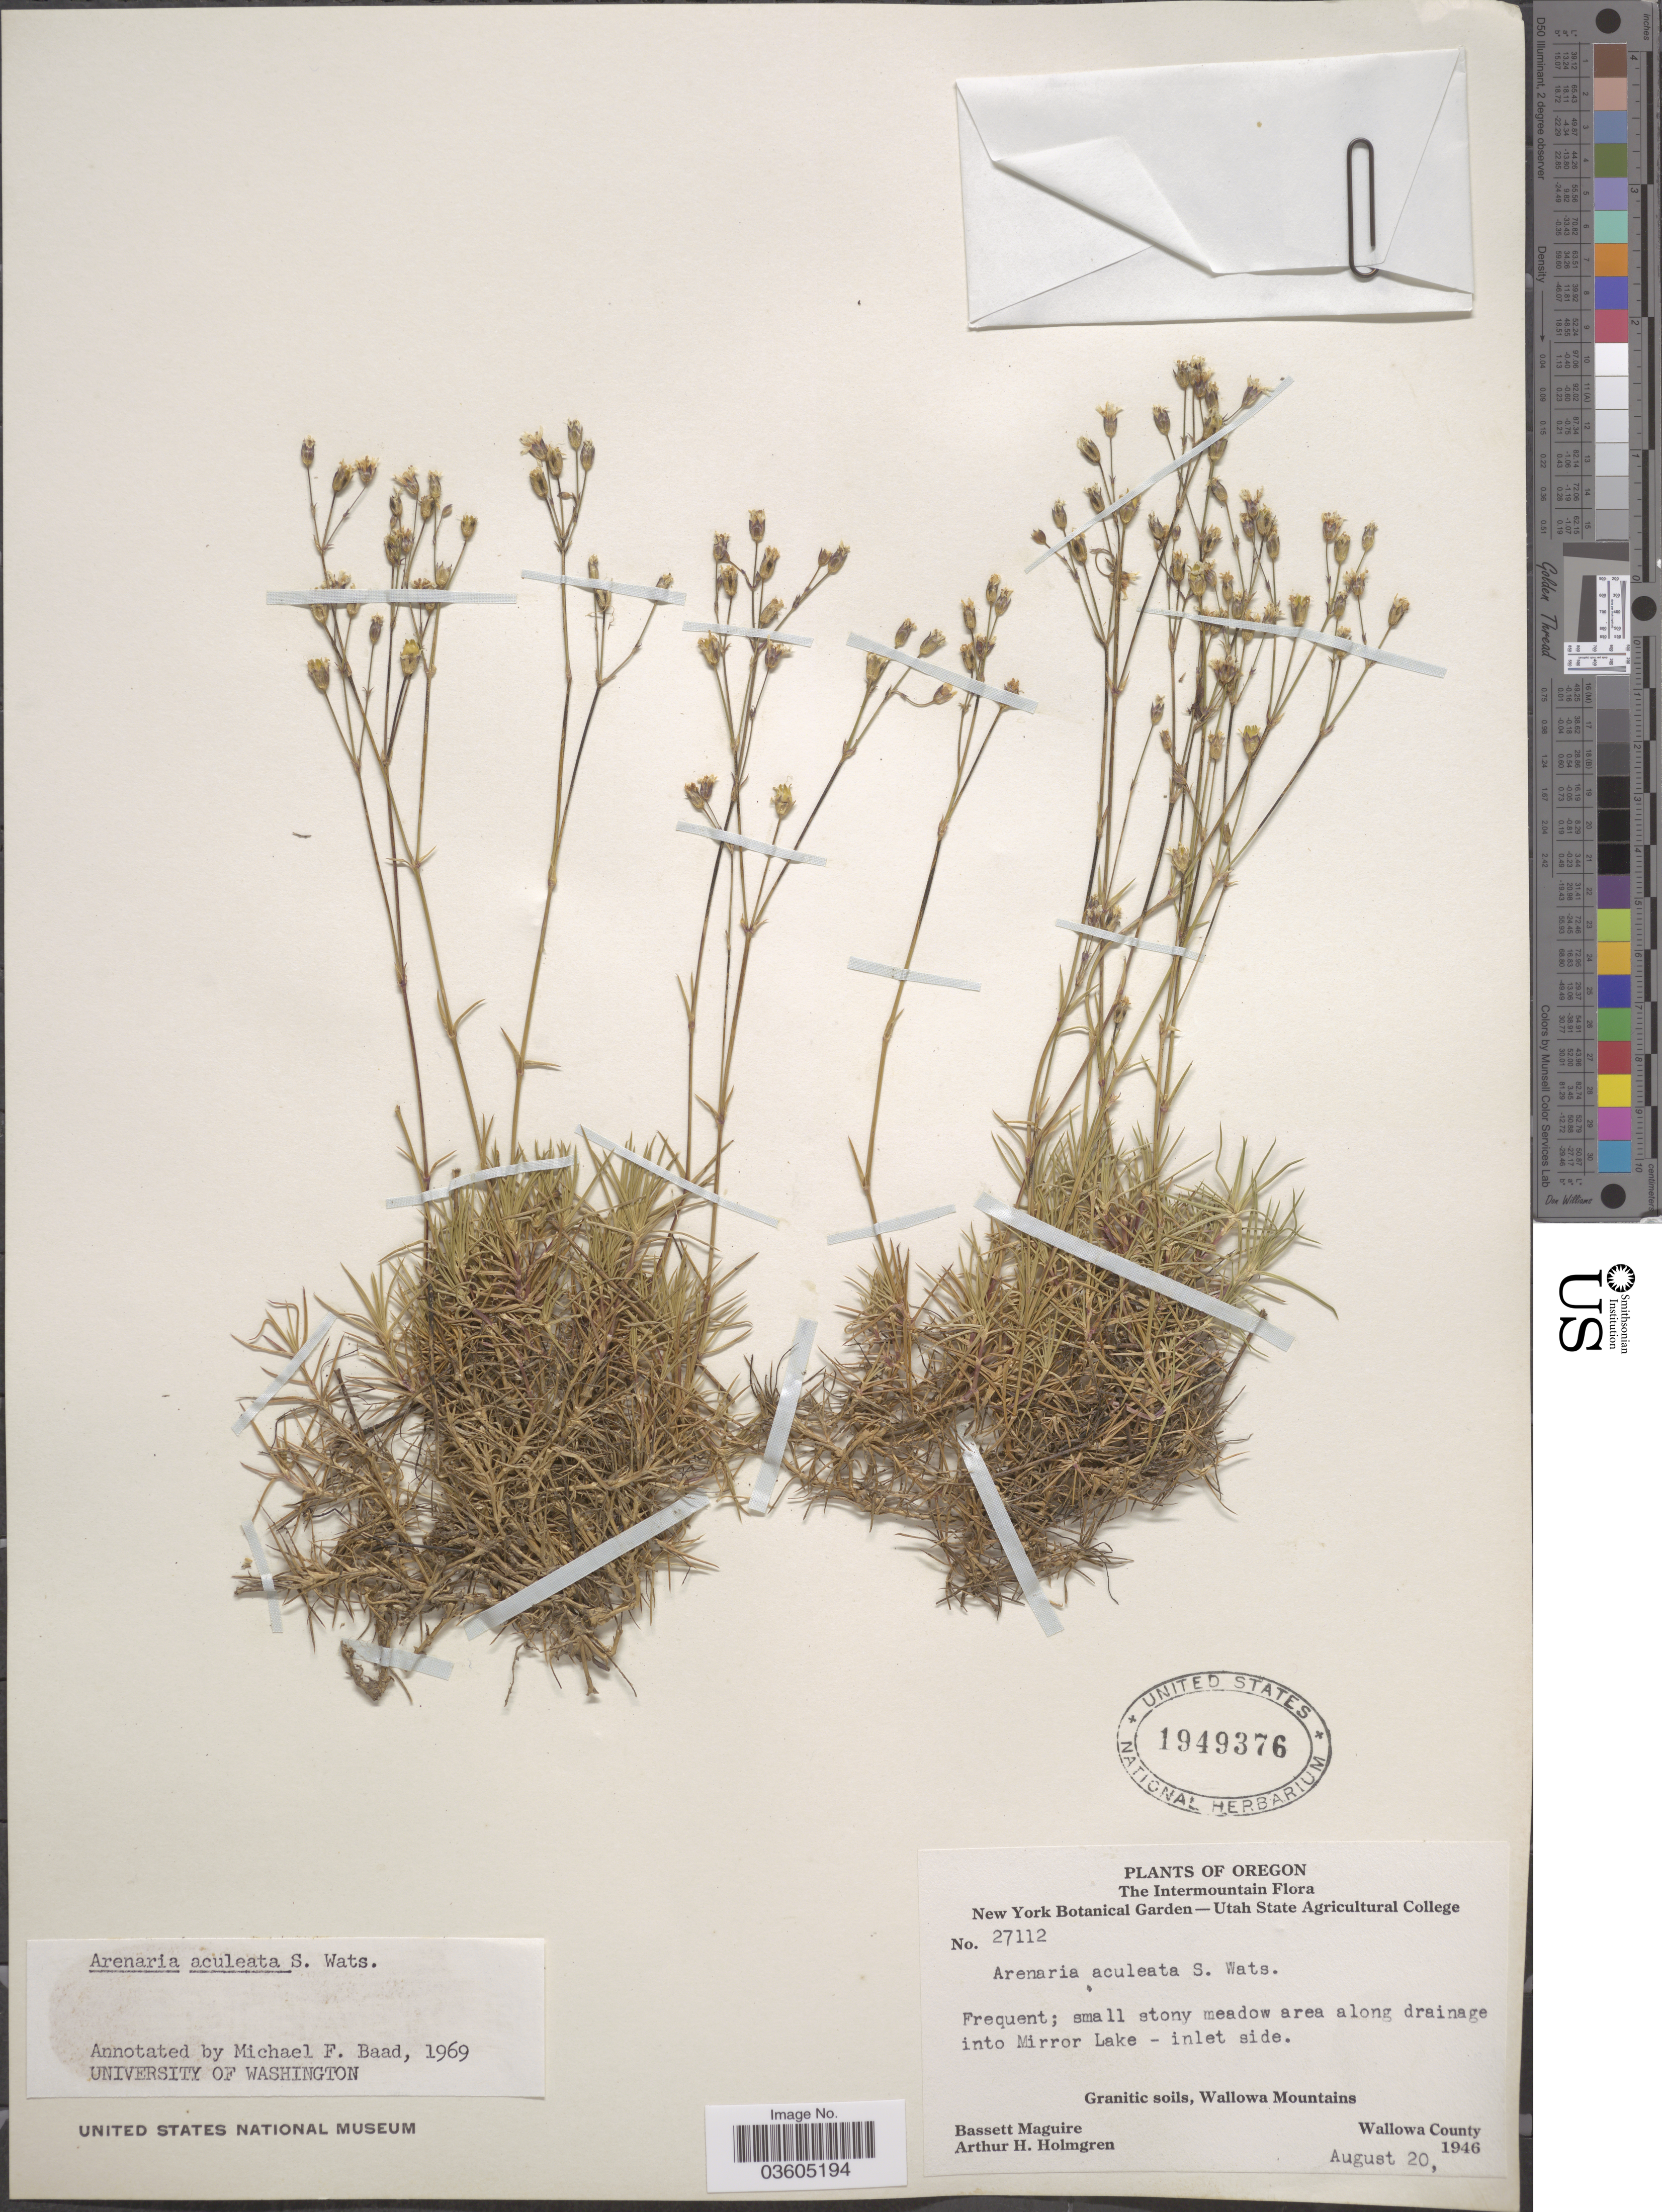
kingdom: Plantae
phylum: Tracheophyta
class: Magnoliopsida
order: Caryophyllales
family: Caryophyllaceae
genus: Eremogone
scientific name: Eremogone aculeata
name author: (S. Watson) Ikonn.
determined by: U.S. National Herbarium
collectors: B. Maguire & A. H. Holmgren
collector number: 27112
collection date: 1946-08-20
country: United States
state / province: Oregon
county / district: Wallowa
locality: The Intermountain. Along drainage into Mirror Lake-inlet side. Granitic soils, Wallowa Mountains, Wallowa County.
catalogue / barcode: US 1949376